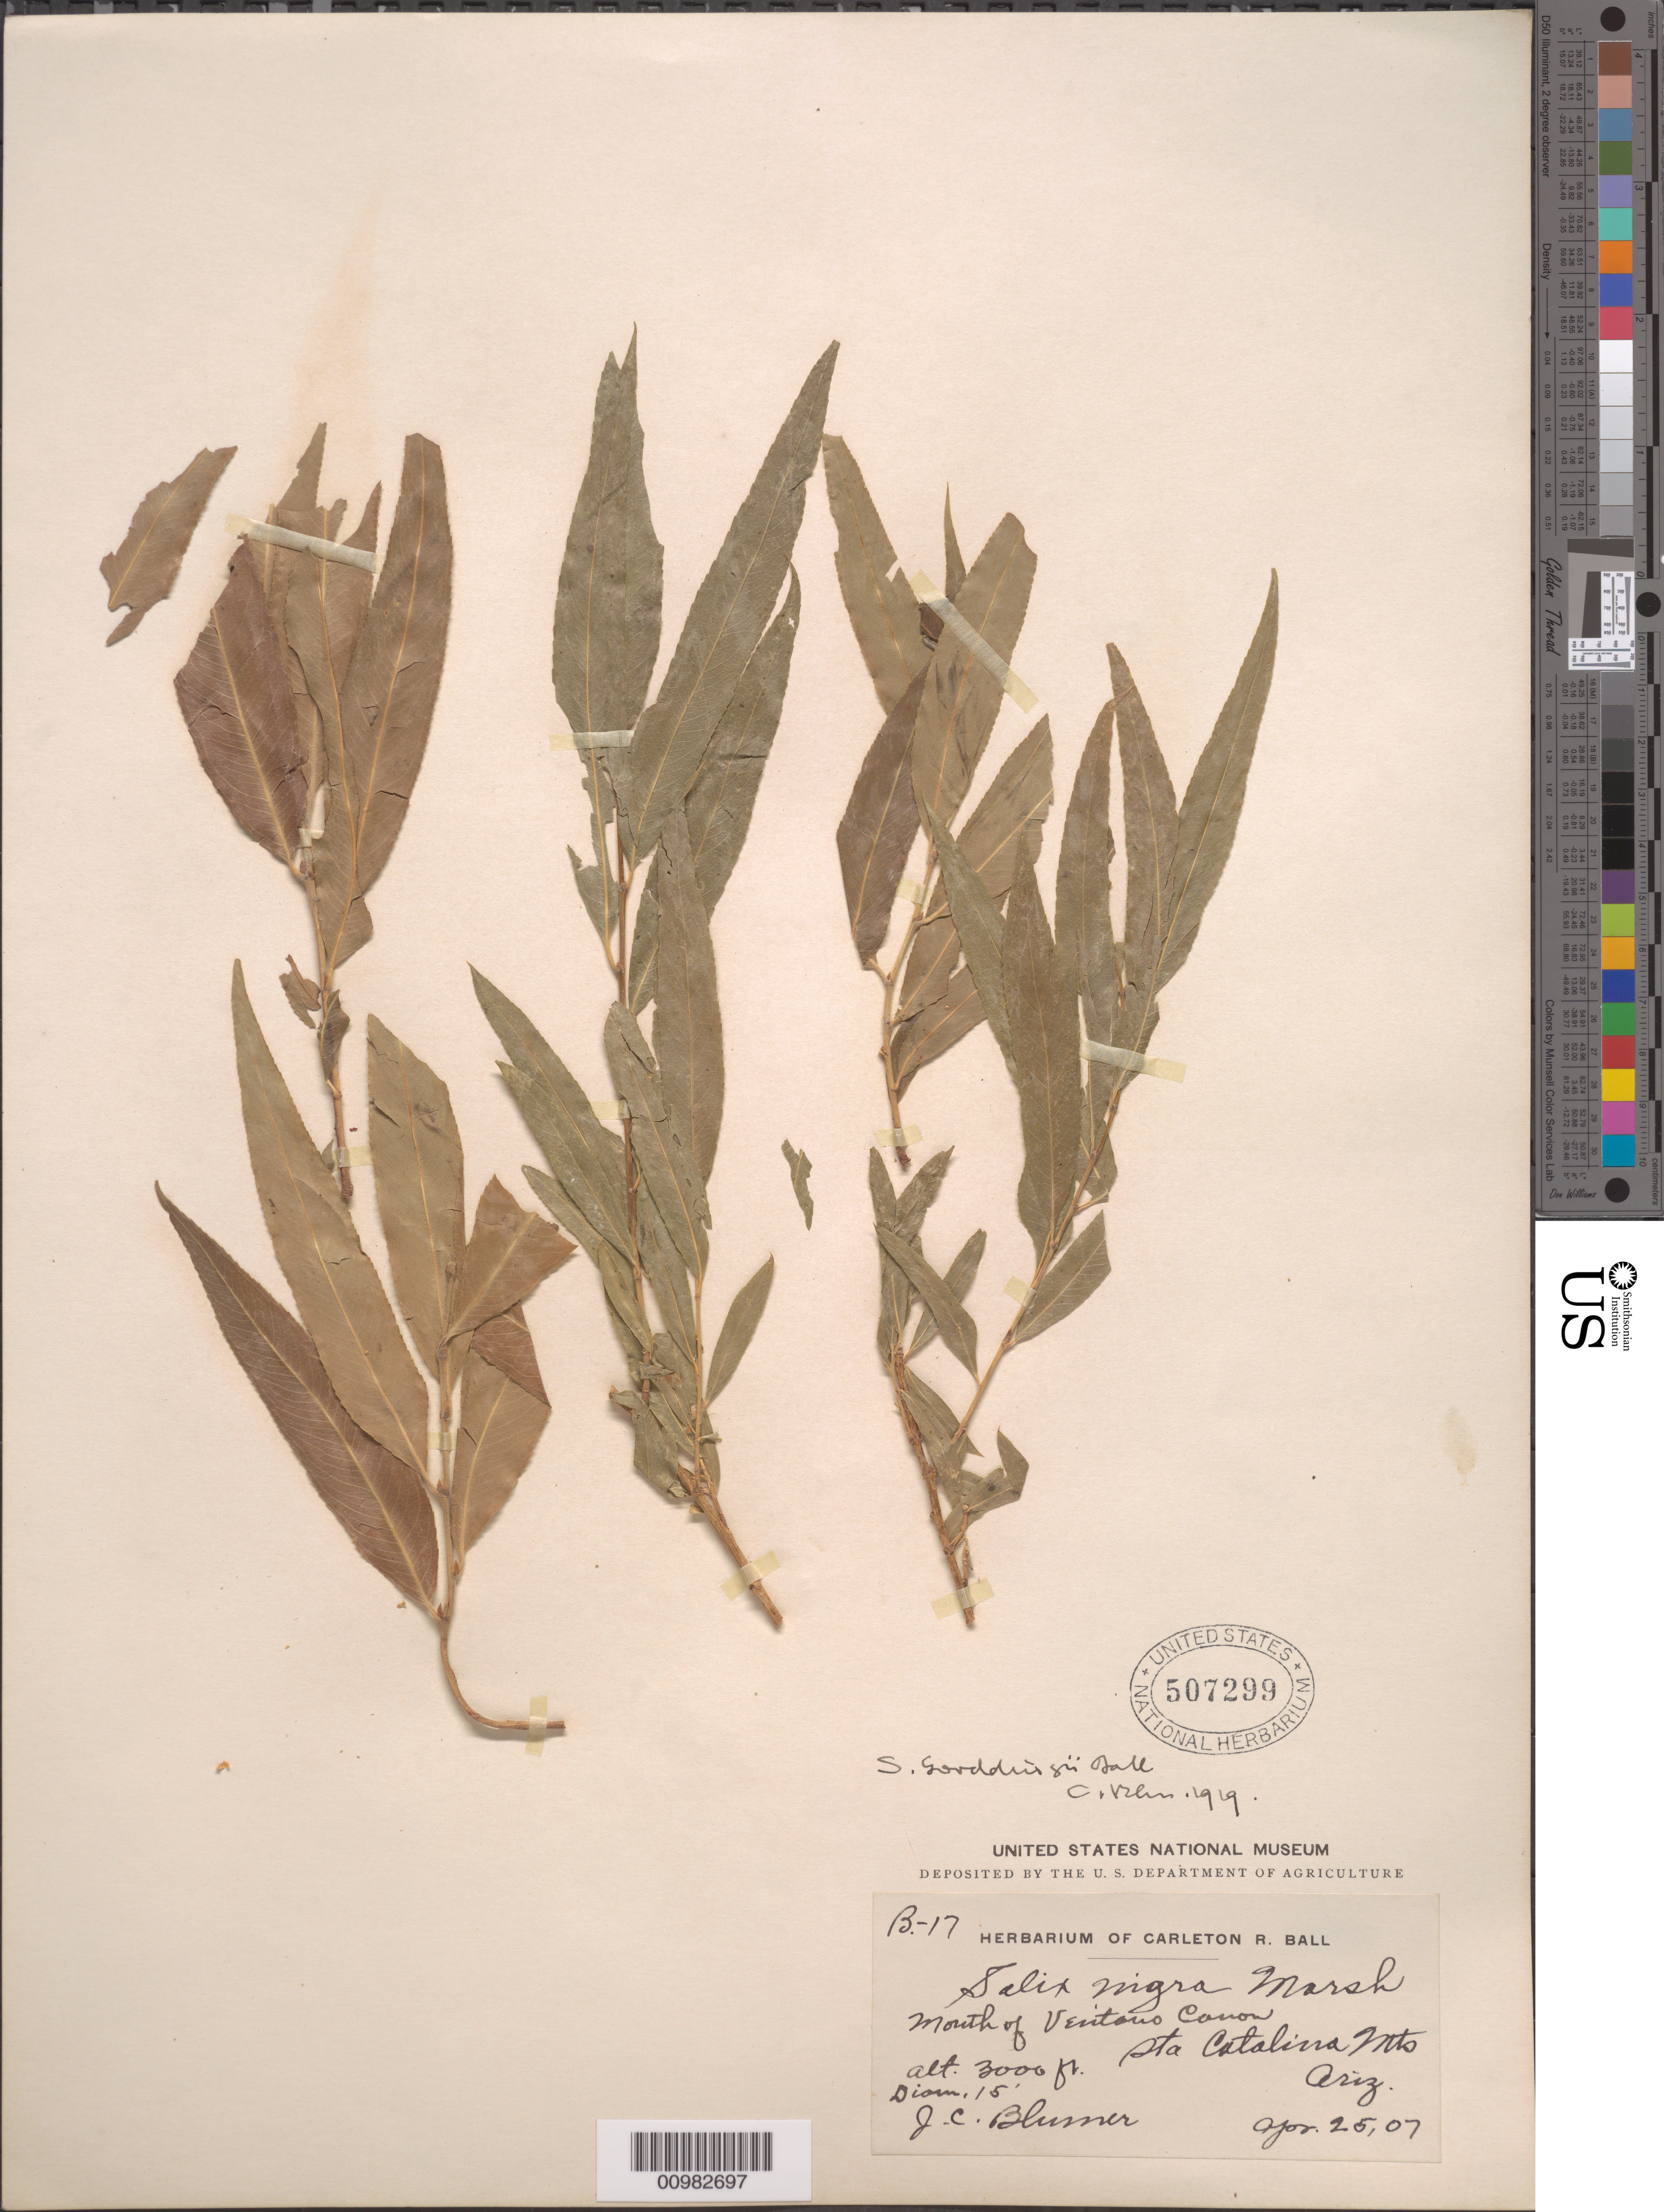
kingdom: Plantae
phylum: Tracheophyta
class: Magnoliopsida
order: Malpighiales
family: Salicaceae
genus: Salix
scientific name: Salix gooddingii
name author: C.R. Ball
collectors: J. C. Blumer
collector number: B.-17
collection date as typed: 25 Apr 1907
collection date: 1907-04-25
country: United States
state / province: Arizona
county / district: Pinal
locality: Mouth of Venitauo Canyon. Santa Catalina Mountains.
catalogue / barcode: US 507299